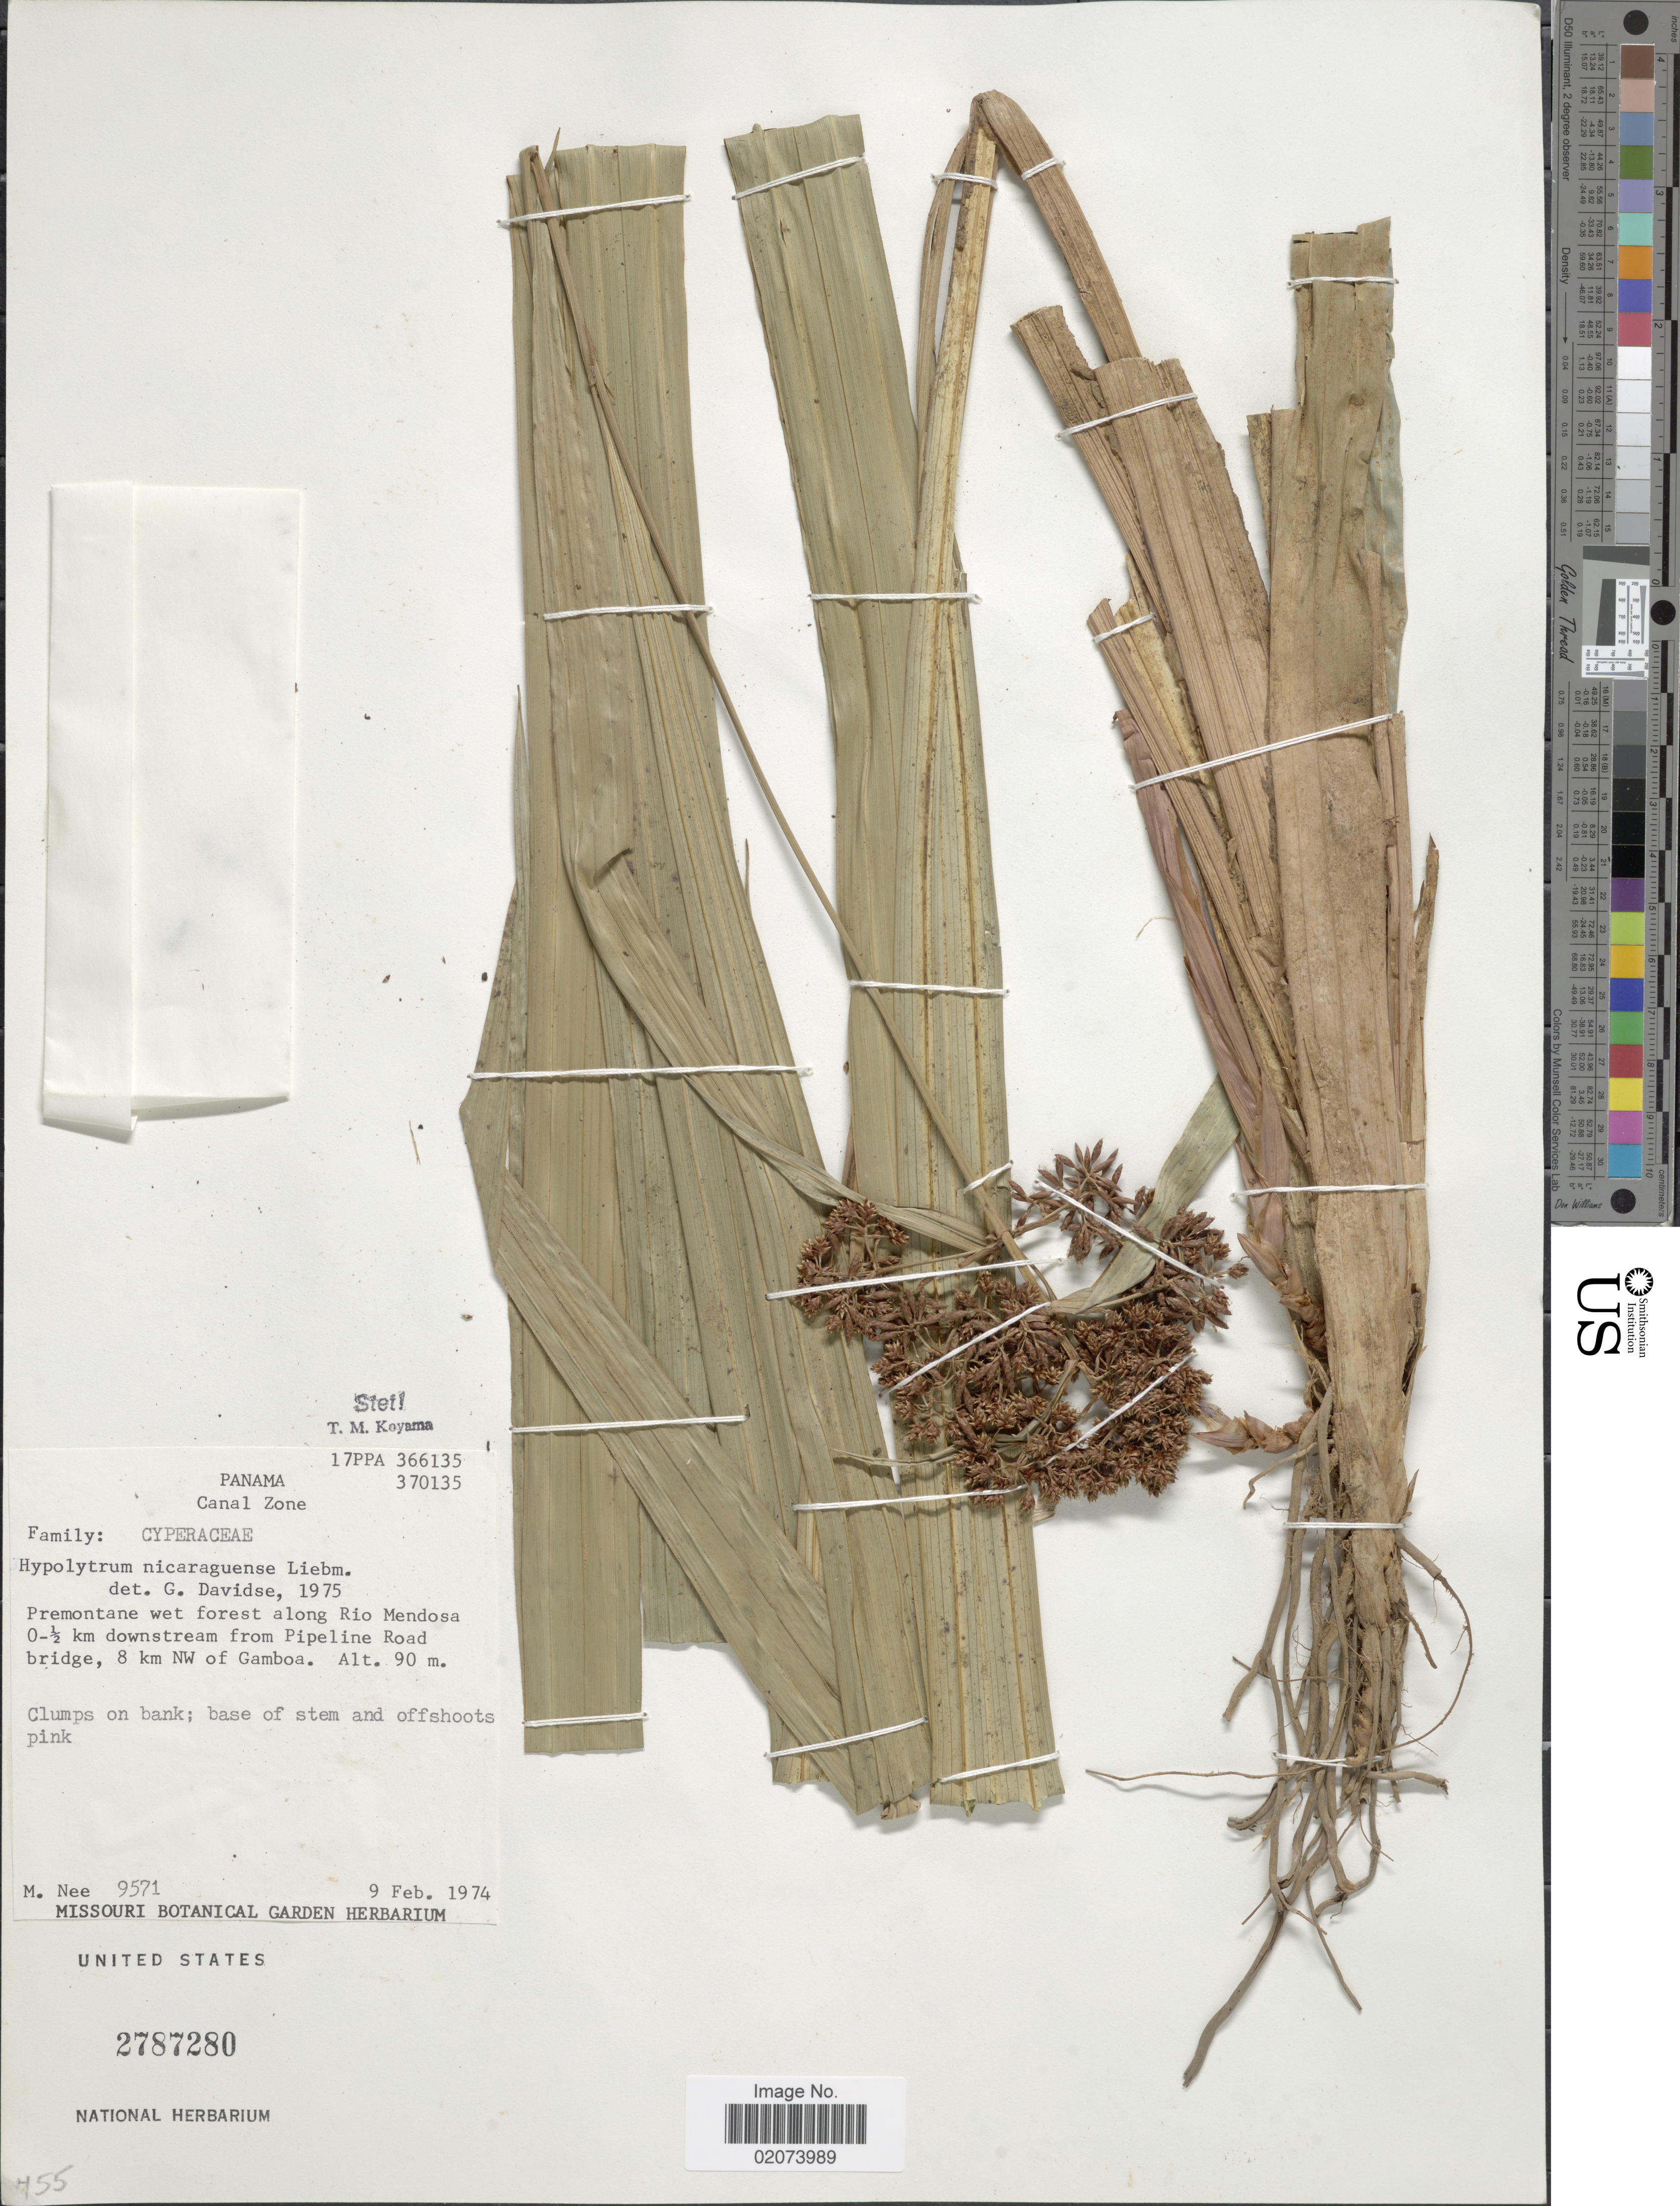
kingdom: Plantae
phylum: Tracheophyta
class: Liliopsida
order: Poales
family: Cyperaceae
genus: Hypolytrum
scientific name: Hypolytrum longifolium subsp. nicaraguense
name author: (Liebm.) T. Koyama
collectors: M. Nee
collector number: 9571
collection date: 1974-02-09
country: Panama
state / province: Colón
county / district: Canal Zone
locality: Canal Zone, along Rio Mendosa 0-½ km downstream from Pipeline Road bridge, 8 km NW of Gamboa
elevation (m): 90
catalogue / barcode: US 2787280